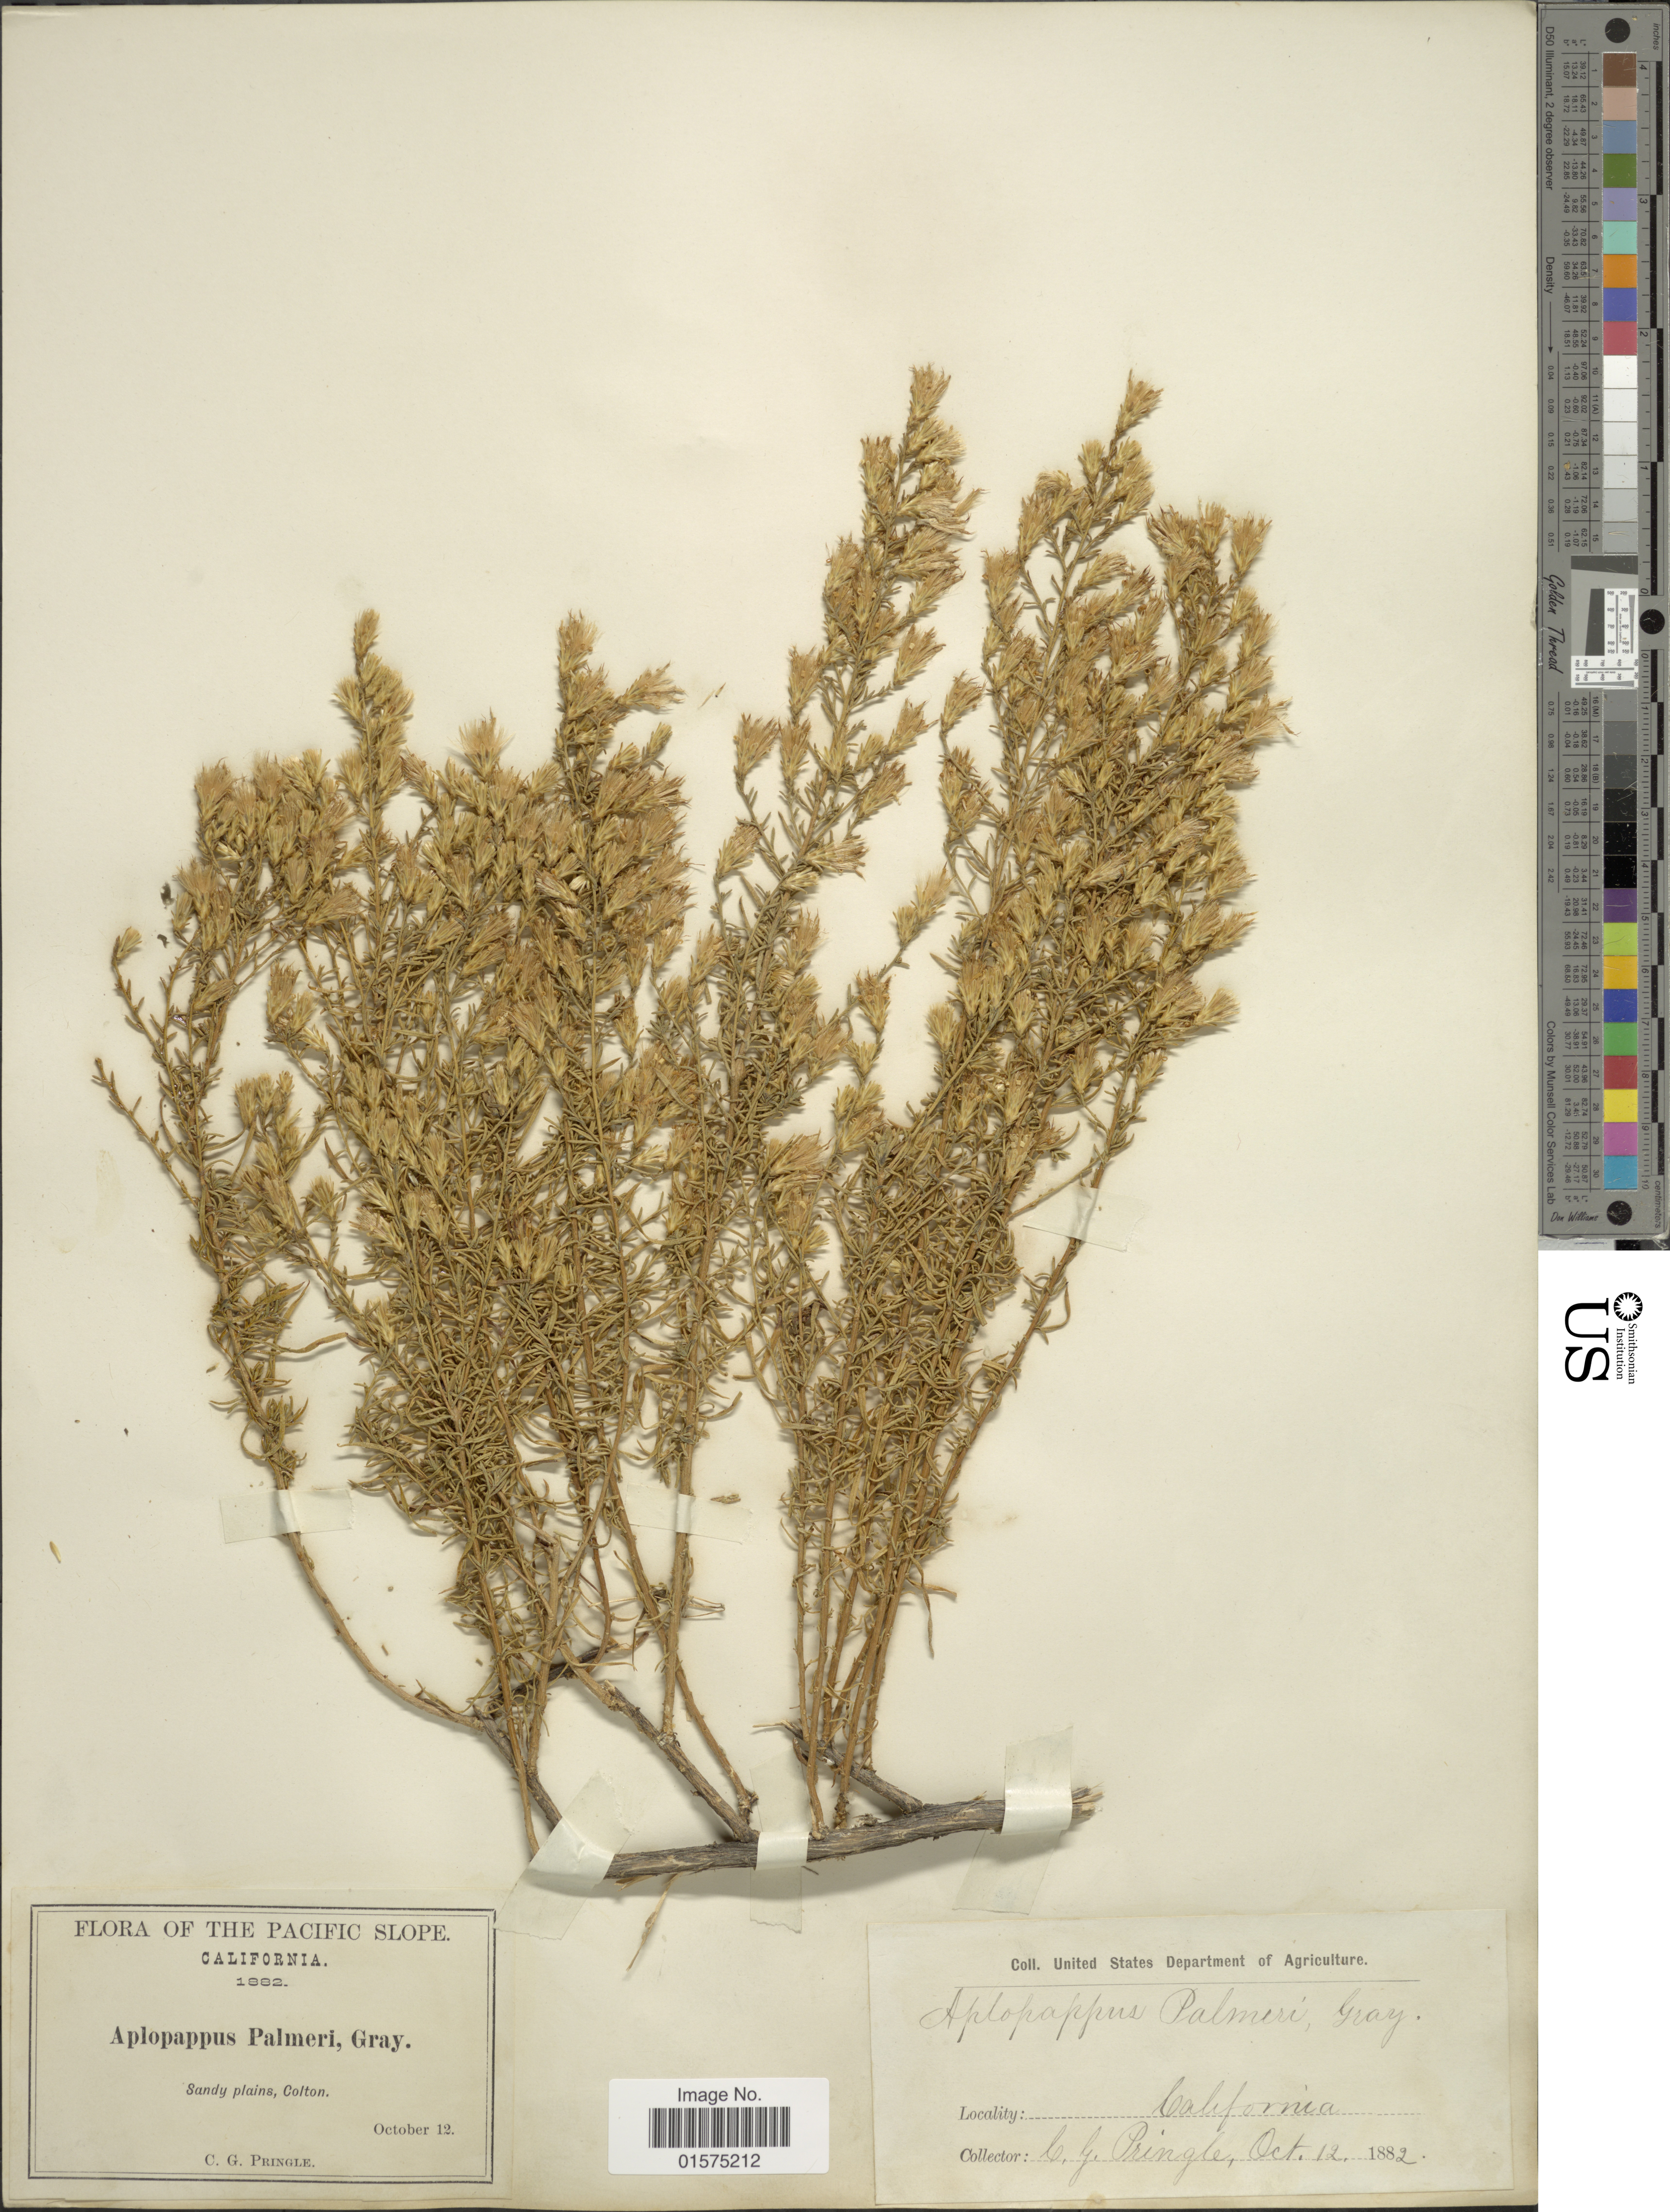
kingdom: Plantae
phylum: Tracheophyta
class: Magnoliopsida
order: Asterales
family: Asteraceae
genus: Ericameria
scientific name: Ericameria palmeri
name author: (A. Gray) H.M. Hall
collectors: C. G. Pringle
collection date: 1882-10-12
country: United States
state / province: California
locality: Sandy plains, Colton. Pacific Slope